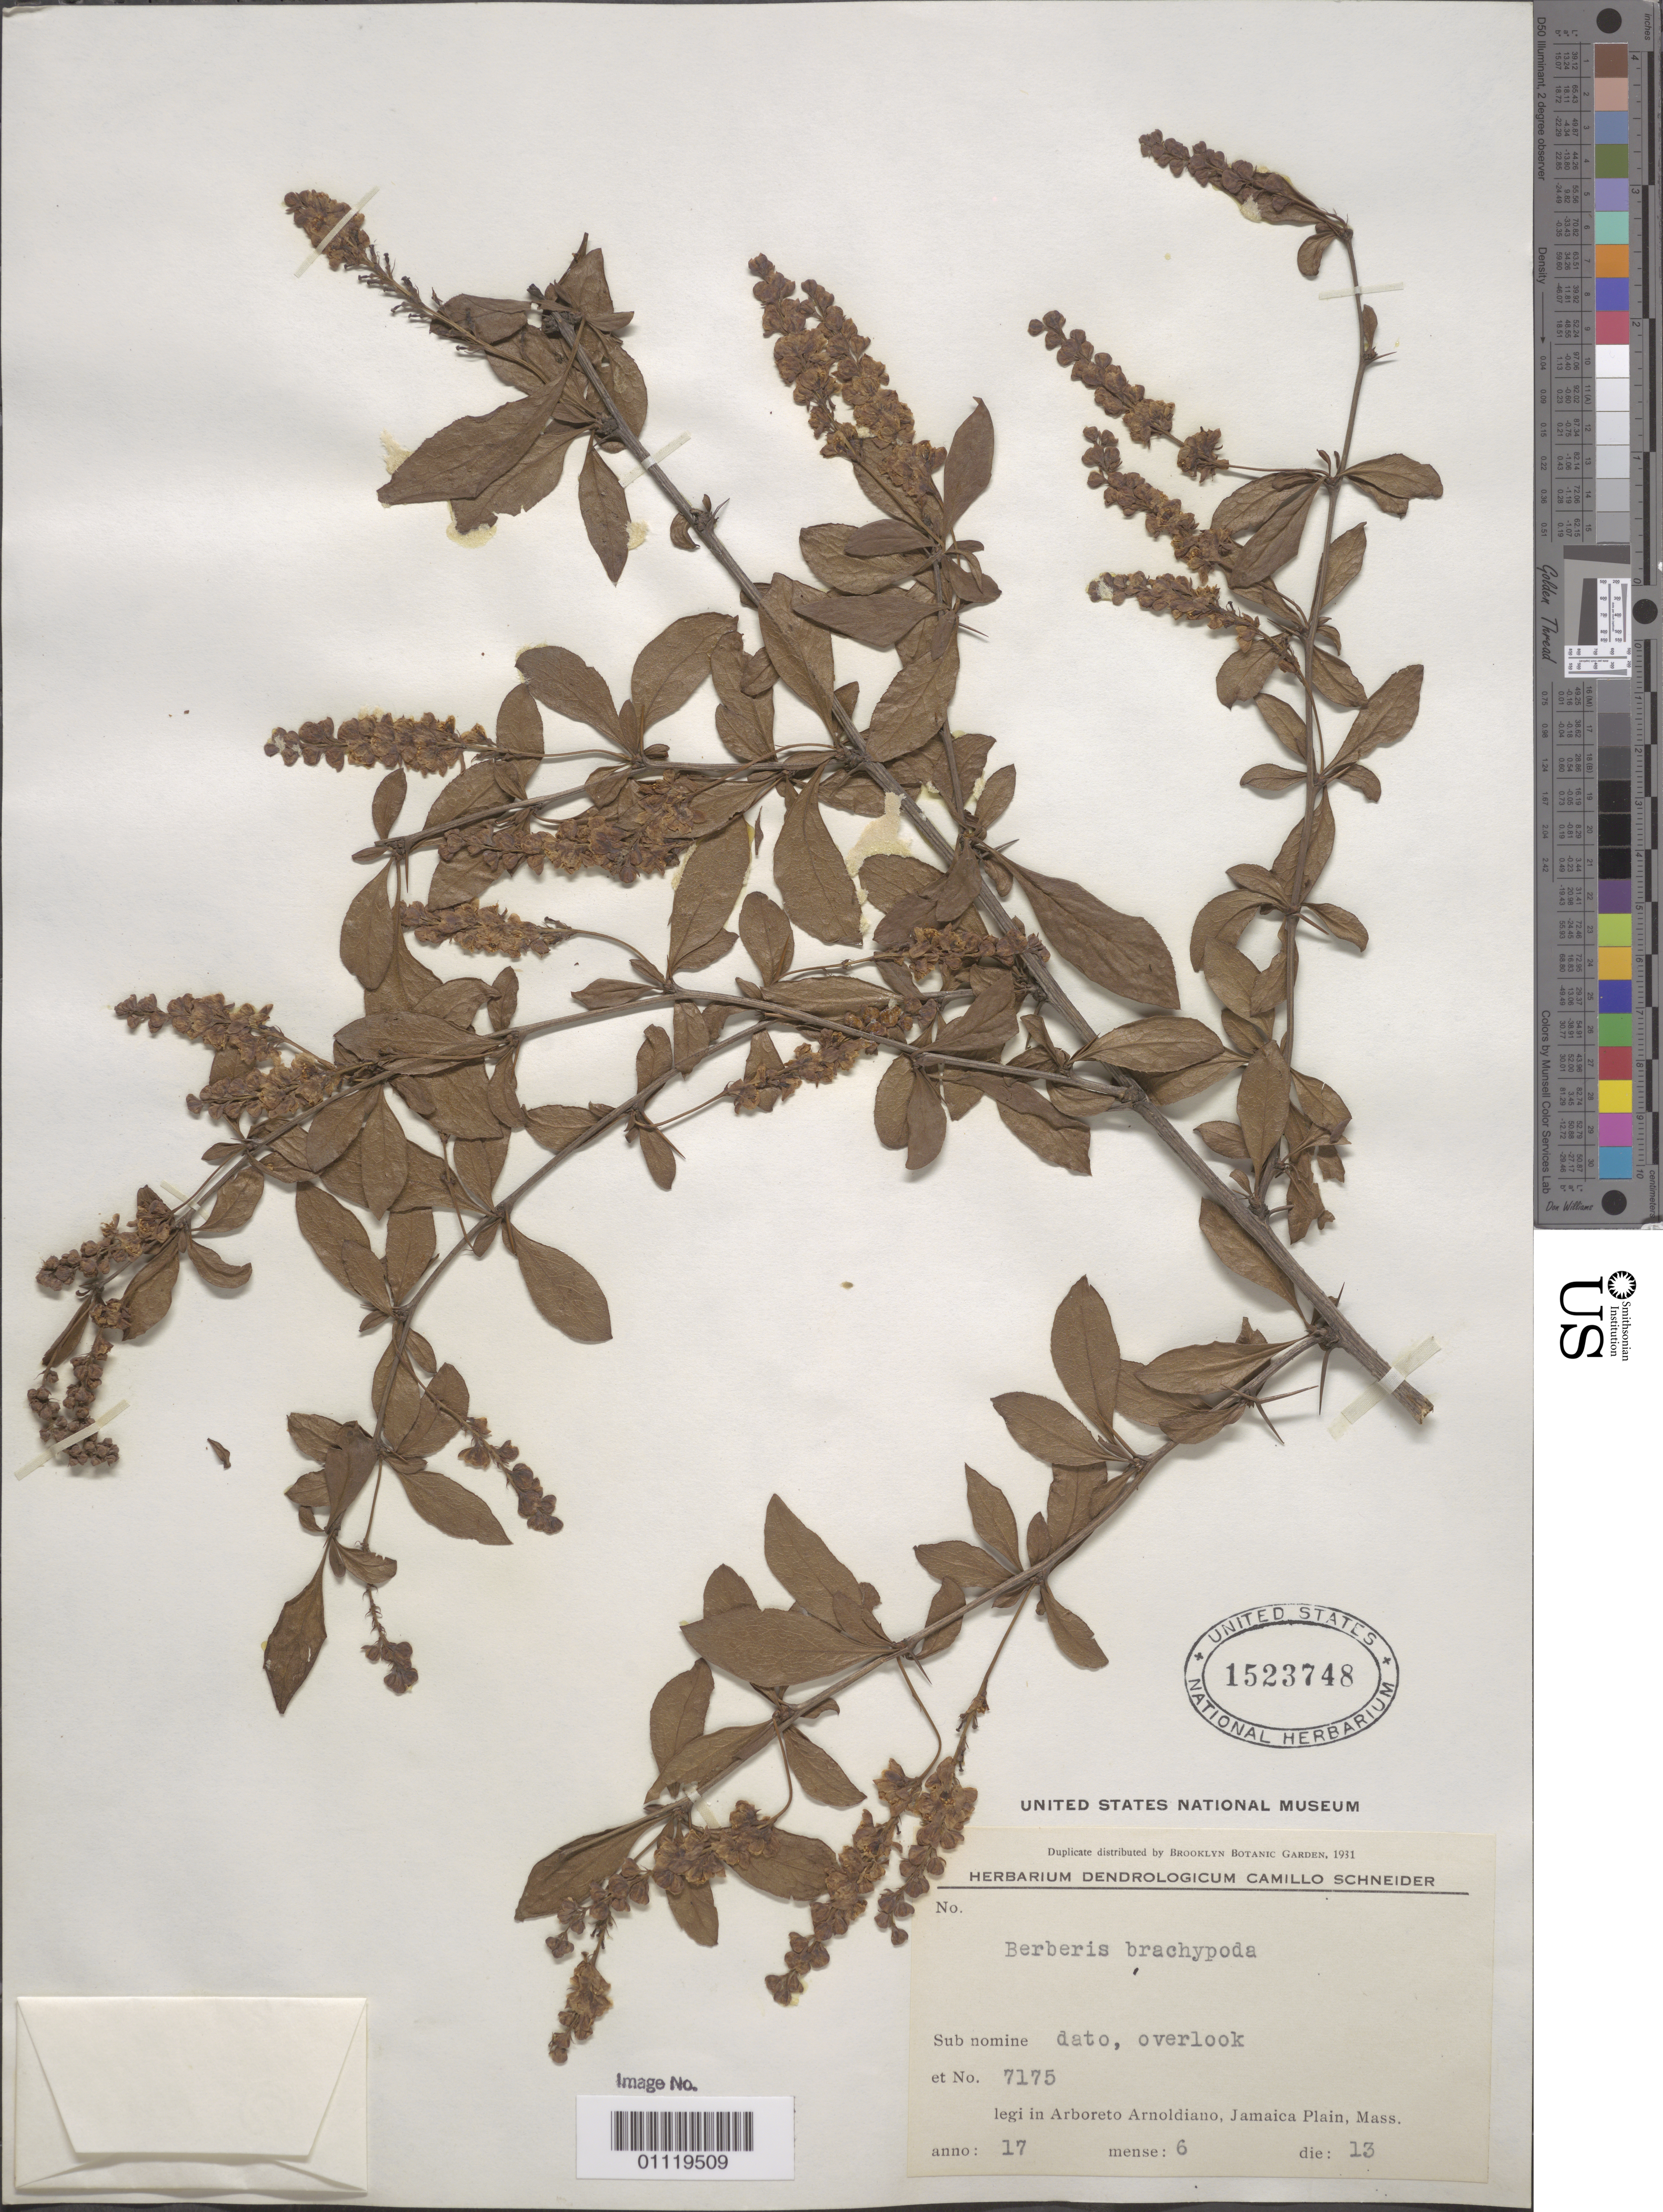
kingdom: Plantae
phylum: Tracheophyta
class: Magnoliopsida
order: Ranunculales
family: Berberidaceae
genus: Berberis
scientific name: Berberis brachypoda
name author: Maxim.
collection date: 1917-06-13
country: United States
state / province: Massachusetts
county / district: Suffolk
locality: Arnold Arboretum, Jamaica Plain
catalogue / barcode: US 1523748